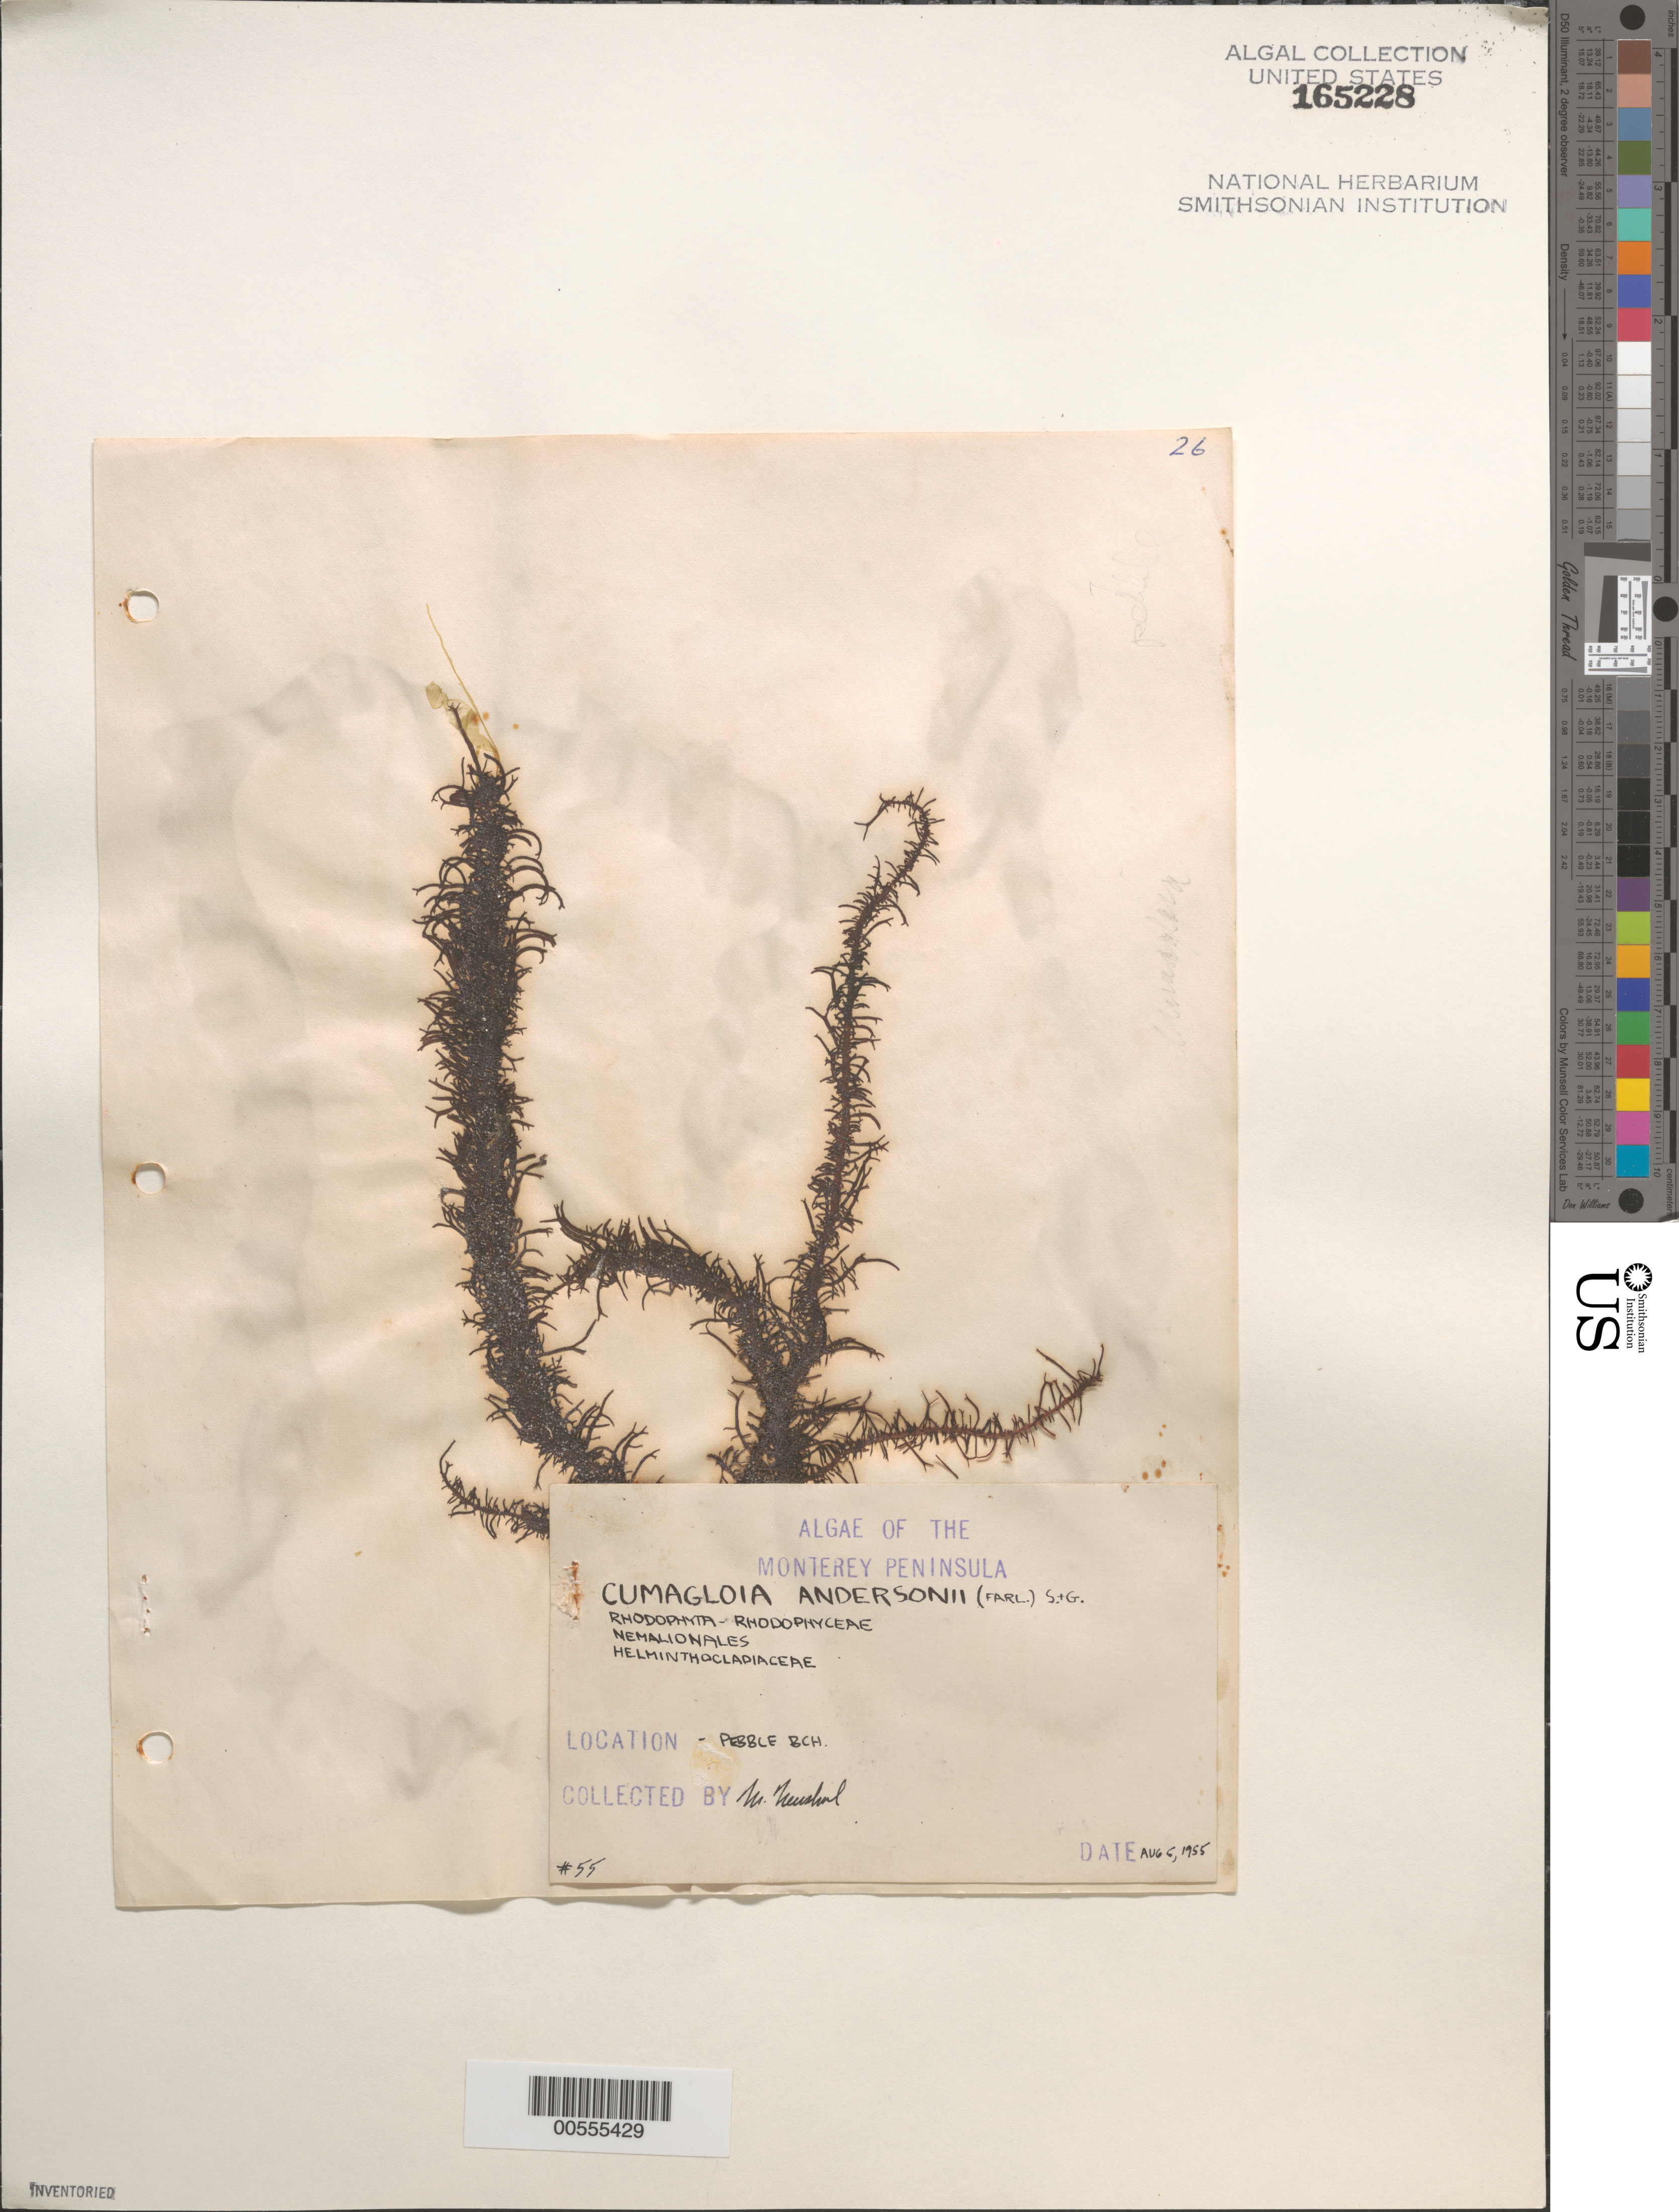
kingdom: Plantae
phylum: Rhodophyta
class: Florideophyceae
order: Nemaliales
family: Liagoraceae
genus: Cumagloia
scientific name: Cumagloia andersonii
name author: (Farl.) Setch. & N.L. Gardner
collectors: M. Neushul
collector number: Neushul 55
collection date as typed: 05 Aug 1955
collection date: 1955-08-05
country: United States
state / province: California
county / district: Monterey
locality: Pebble Beach, Monterey Peninsula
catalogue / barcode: US 165228